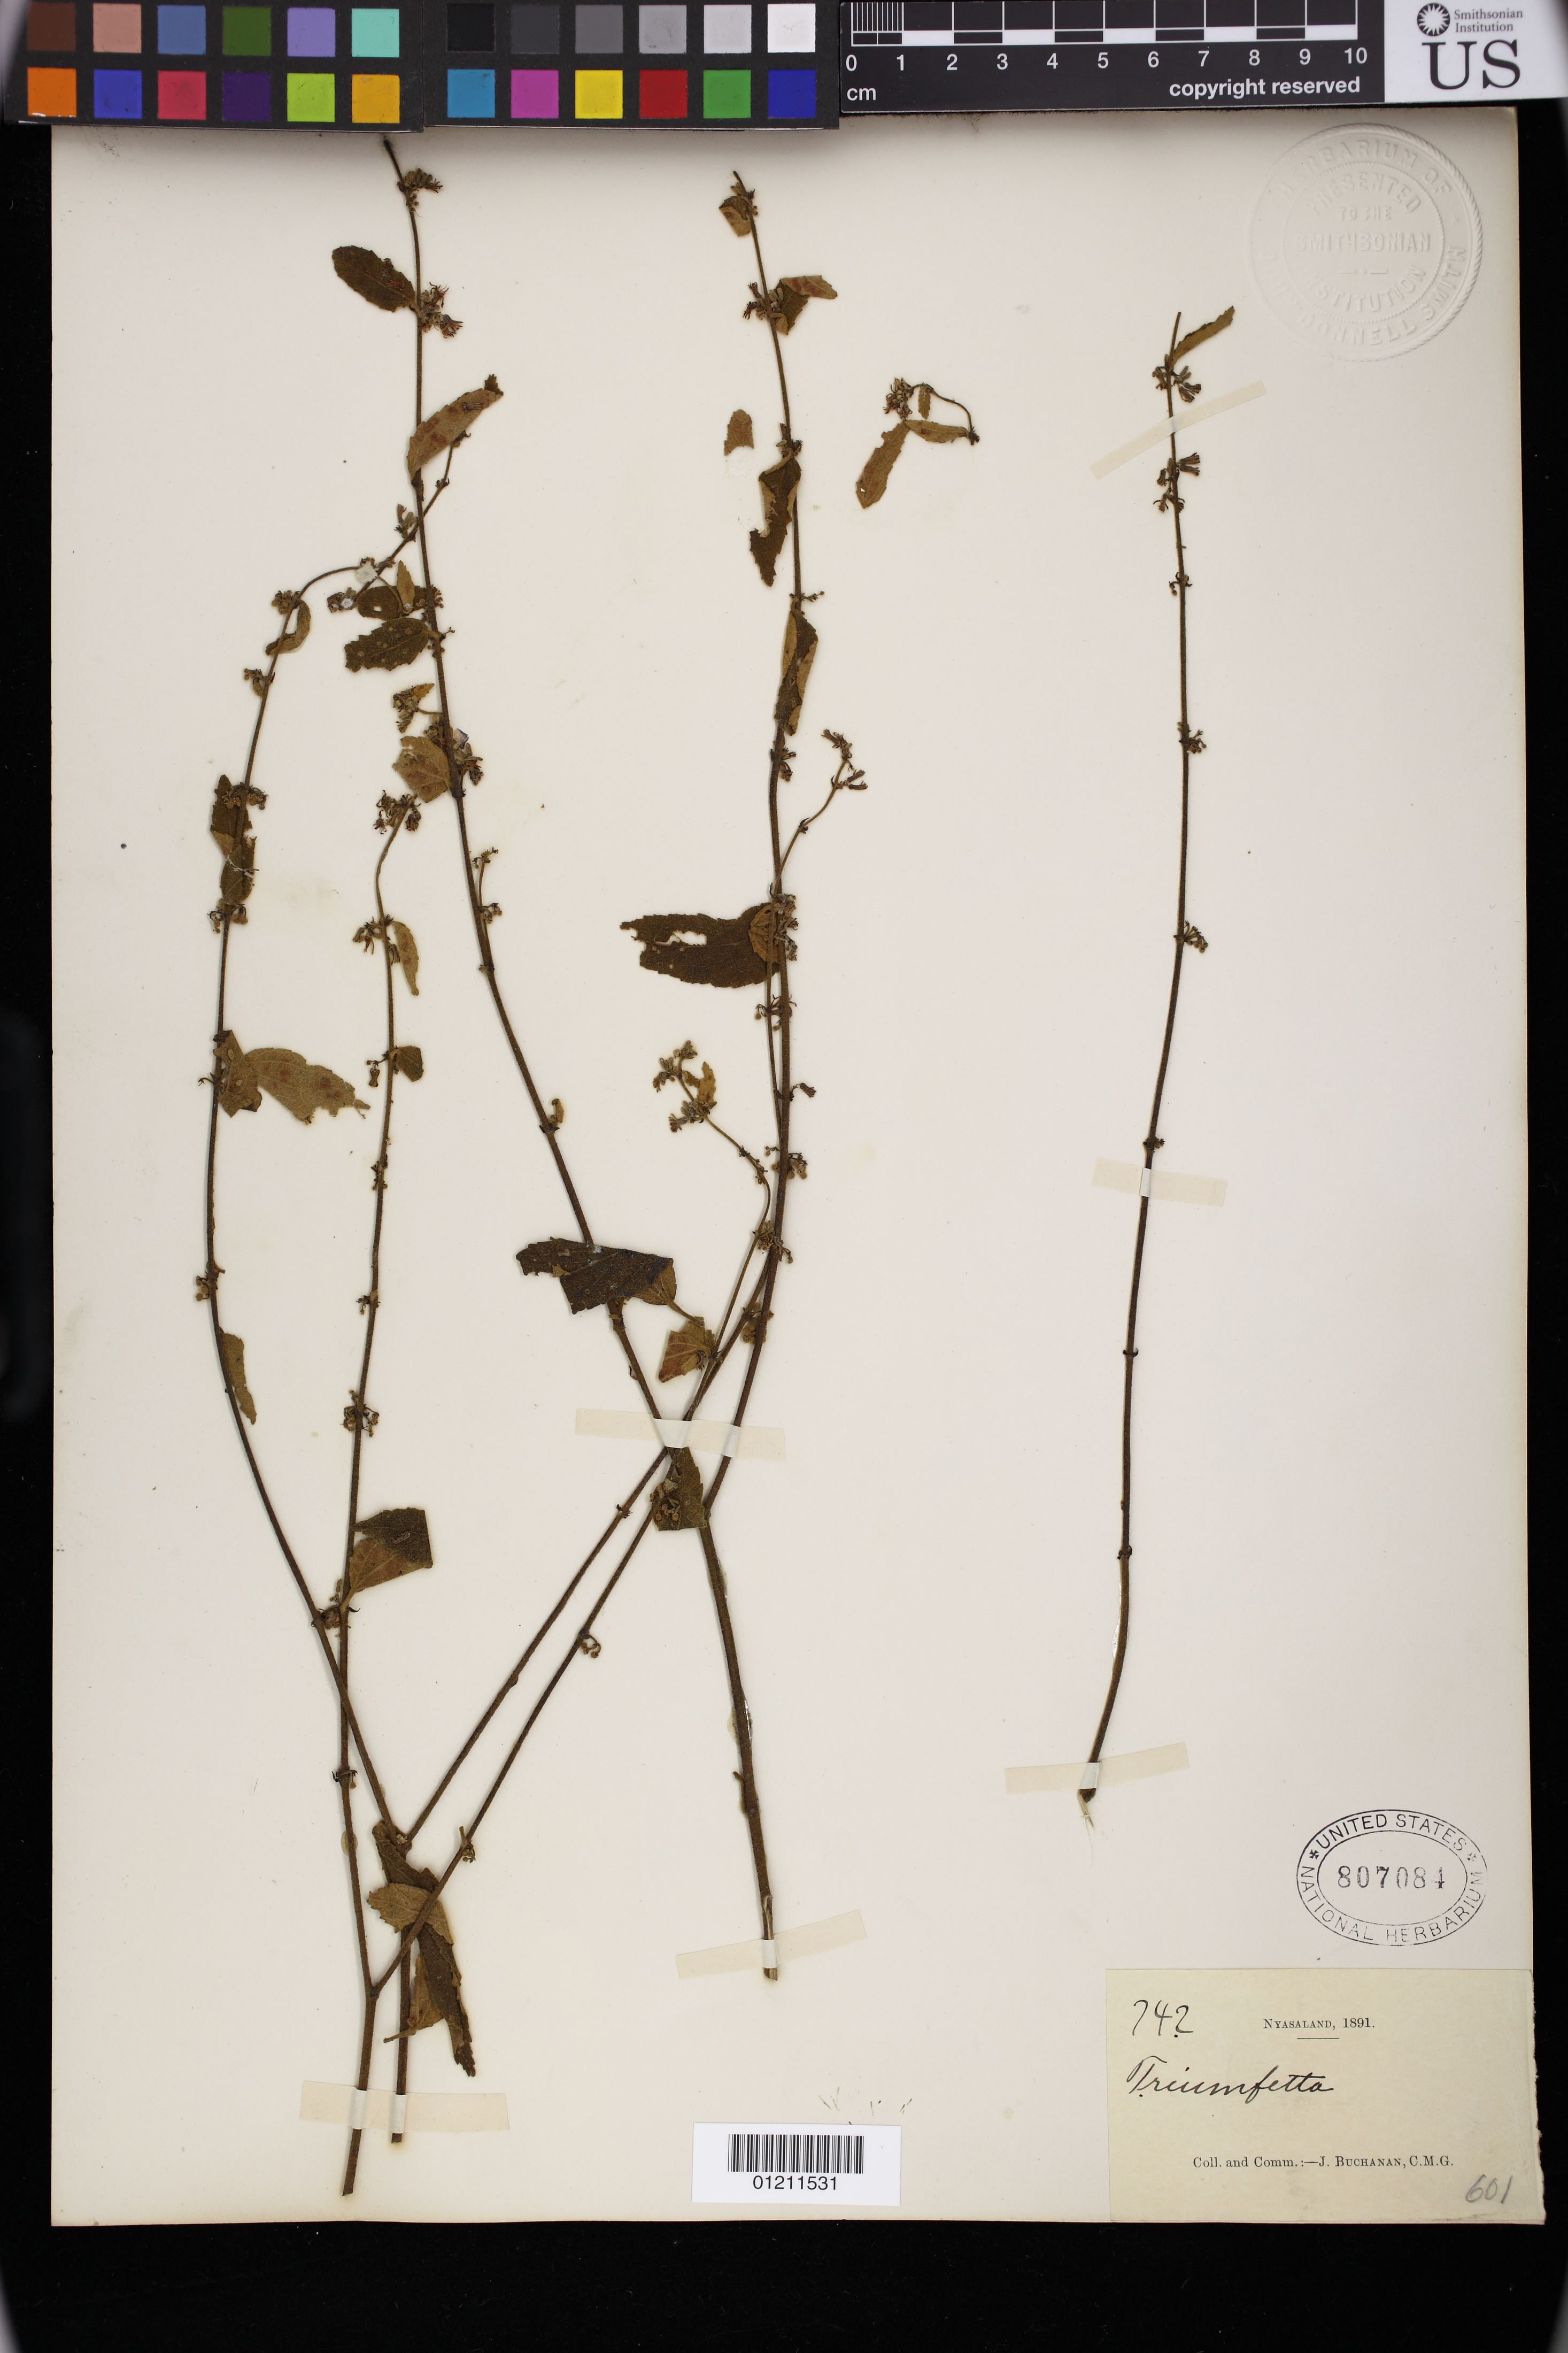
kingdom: Plantae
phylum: Tracheophyta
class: Magnoliopsida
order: Malvales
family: Malvaceae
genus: Triumfetta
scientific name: Triumfetta sp.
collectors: J. Buchanan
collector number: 742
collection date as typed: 1891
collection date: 1891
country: Malawi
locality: Nyasaland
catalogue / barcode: US 807084